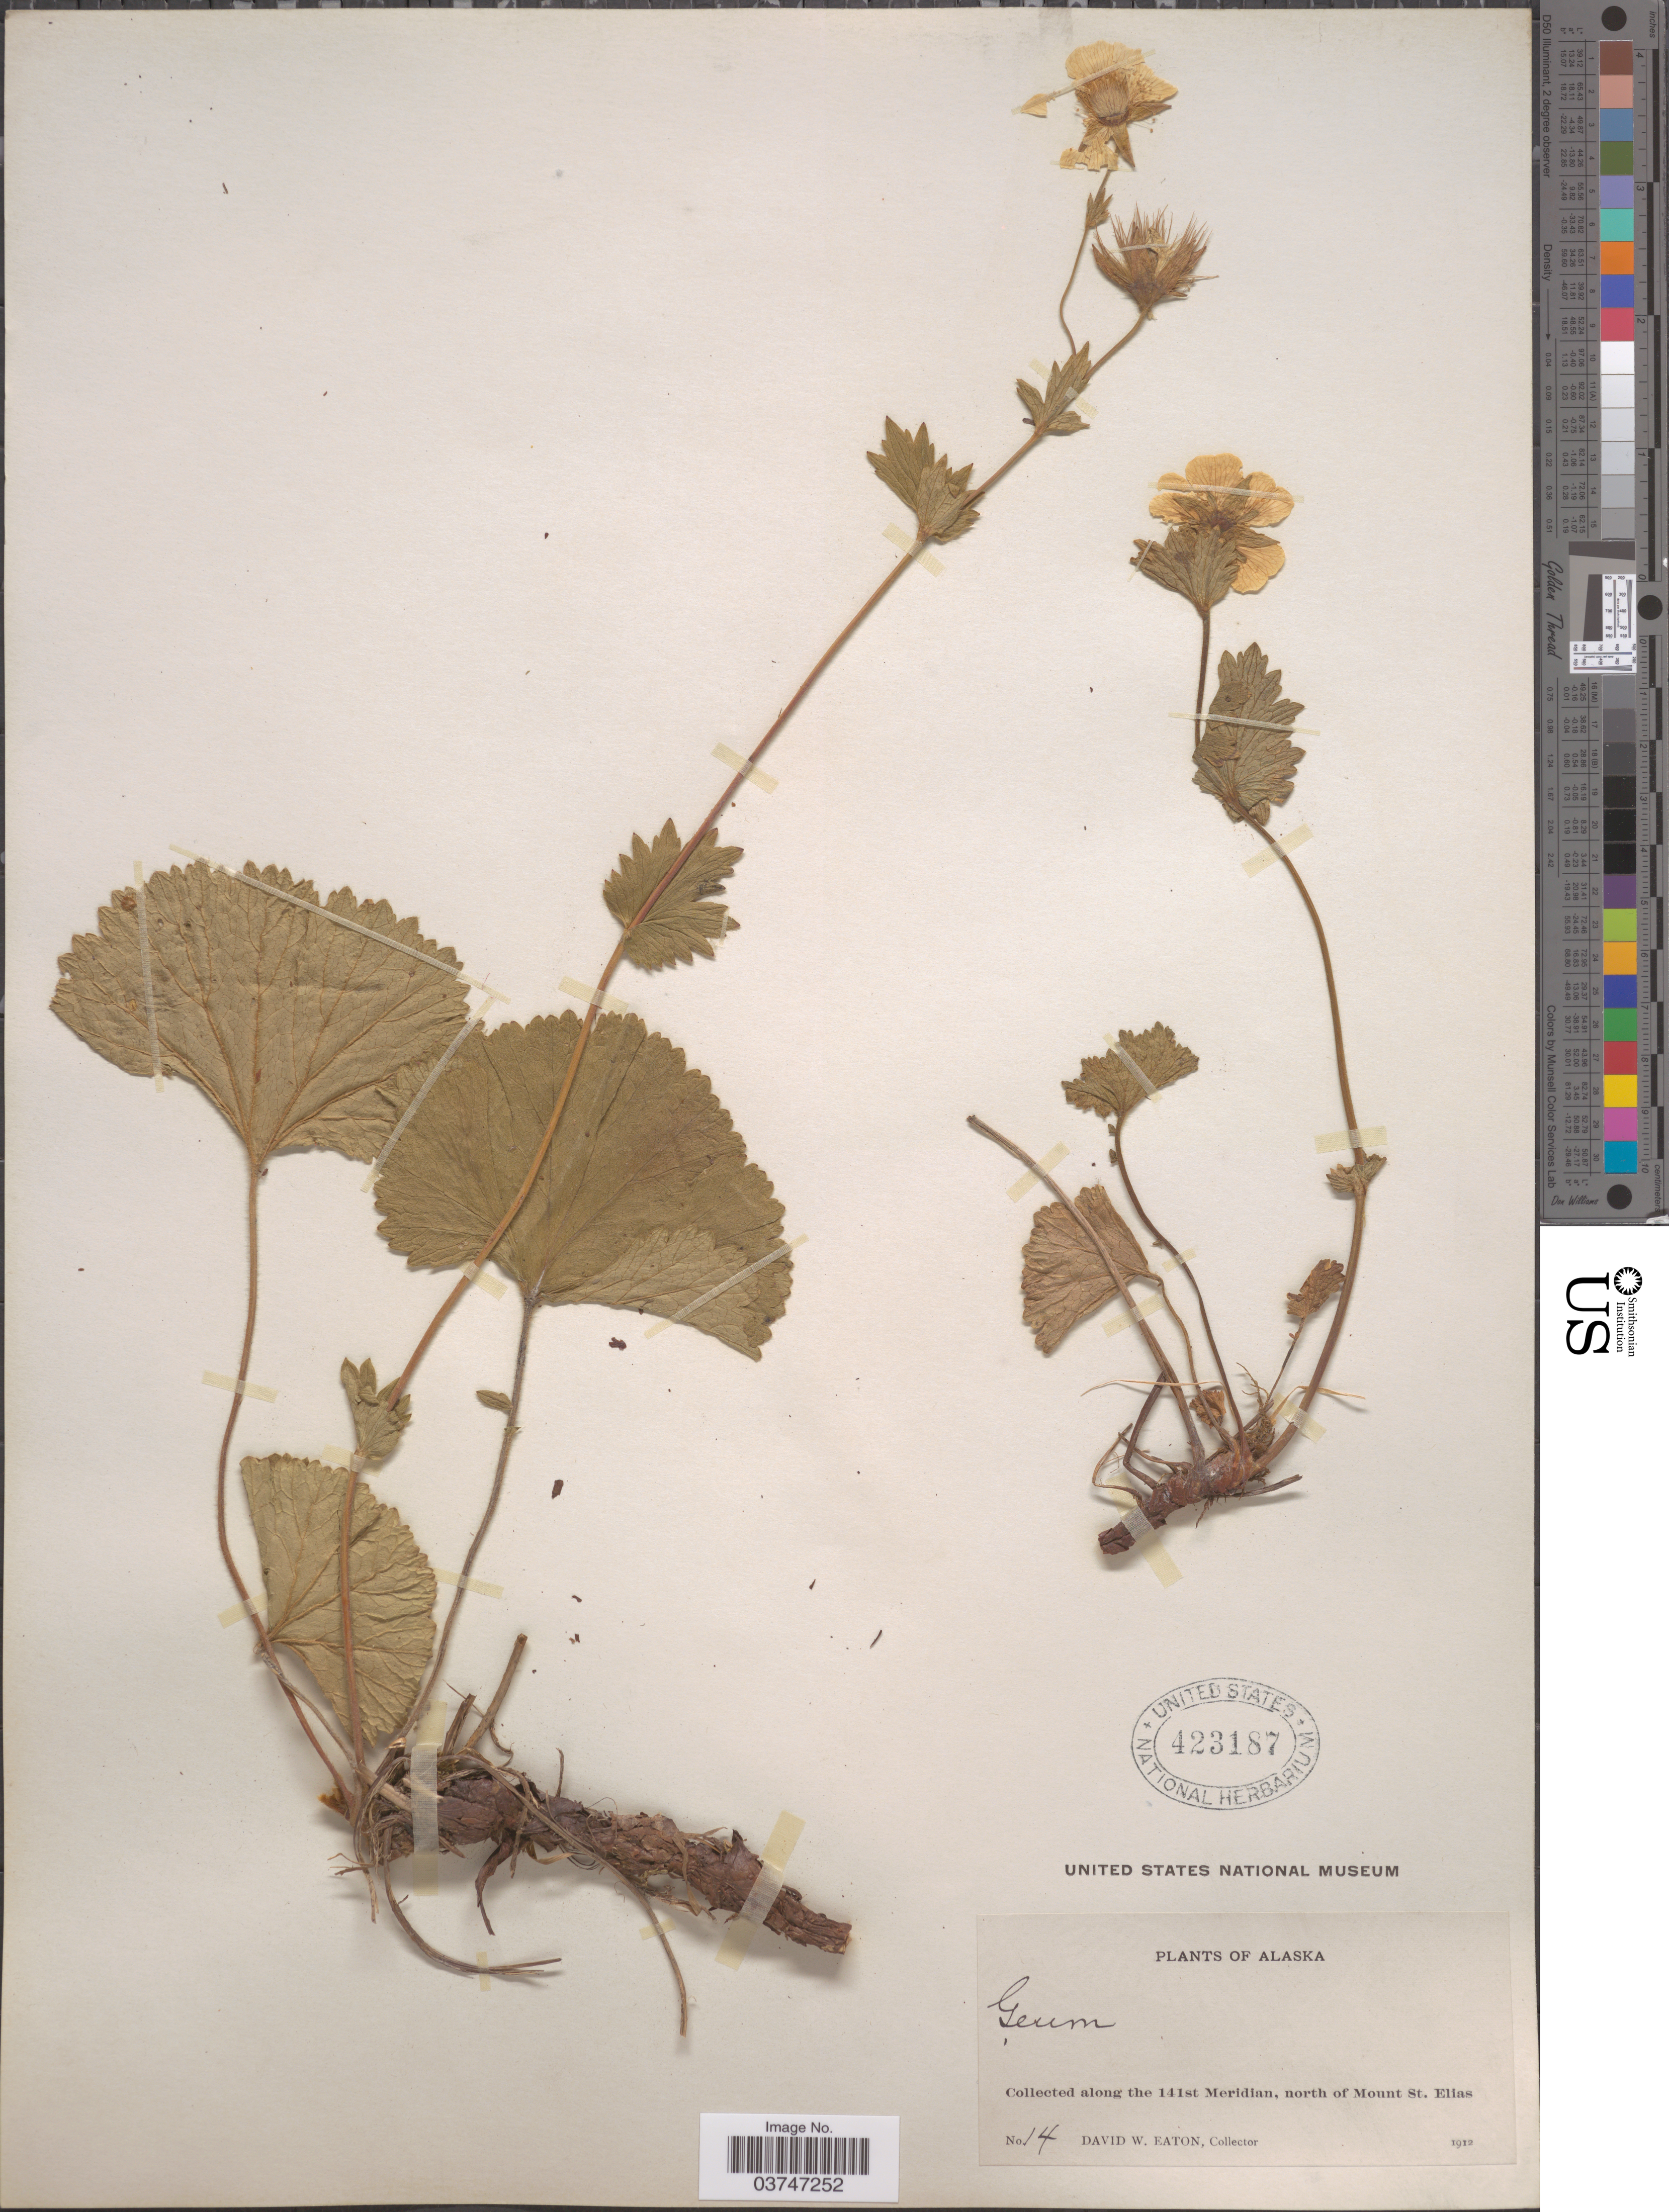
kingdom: Plantae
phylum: Tracheophyta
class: Magnoliopsida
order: Rosales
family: Rosaceae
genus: Geum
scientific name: Geum calthifolium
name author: Menzies ex Sm.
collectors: D. Eaton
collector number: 14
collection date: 1912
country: United States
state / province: Alaska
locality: The 141st Meridian, north of Mount St. Elias.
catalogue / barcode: US 423187